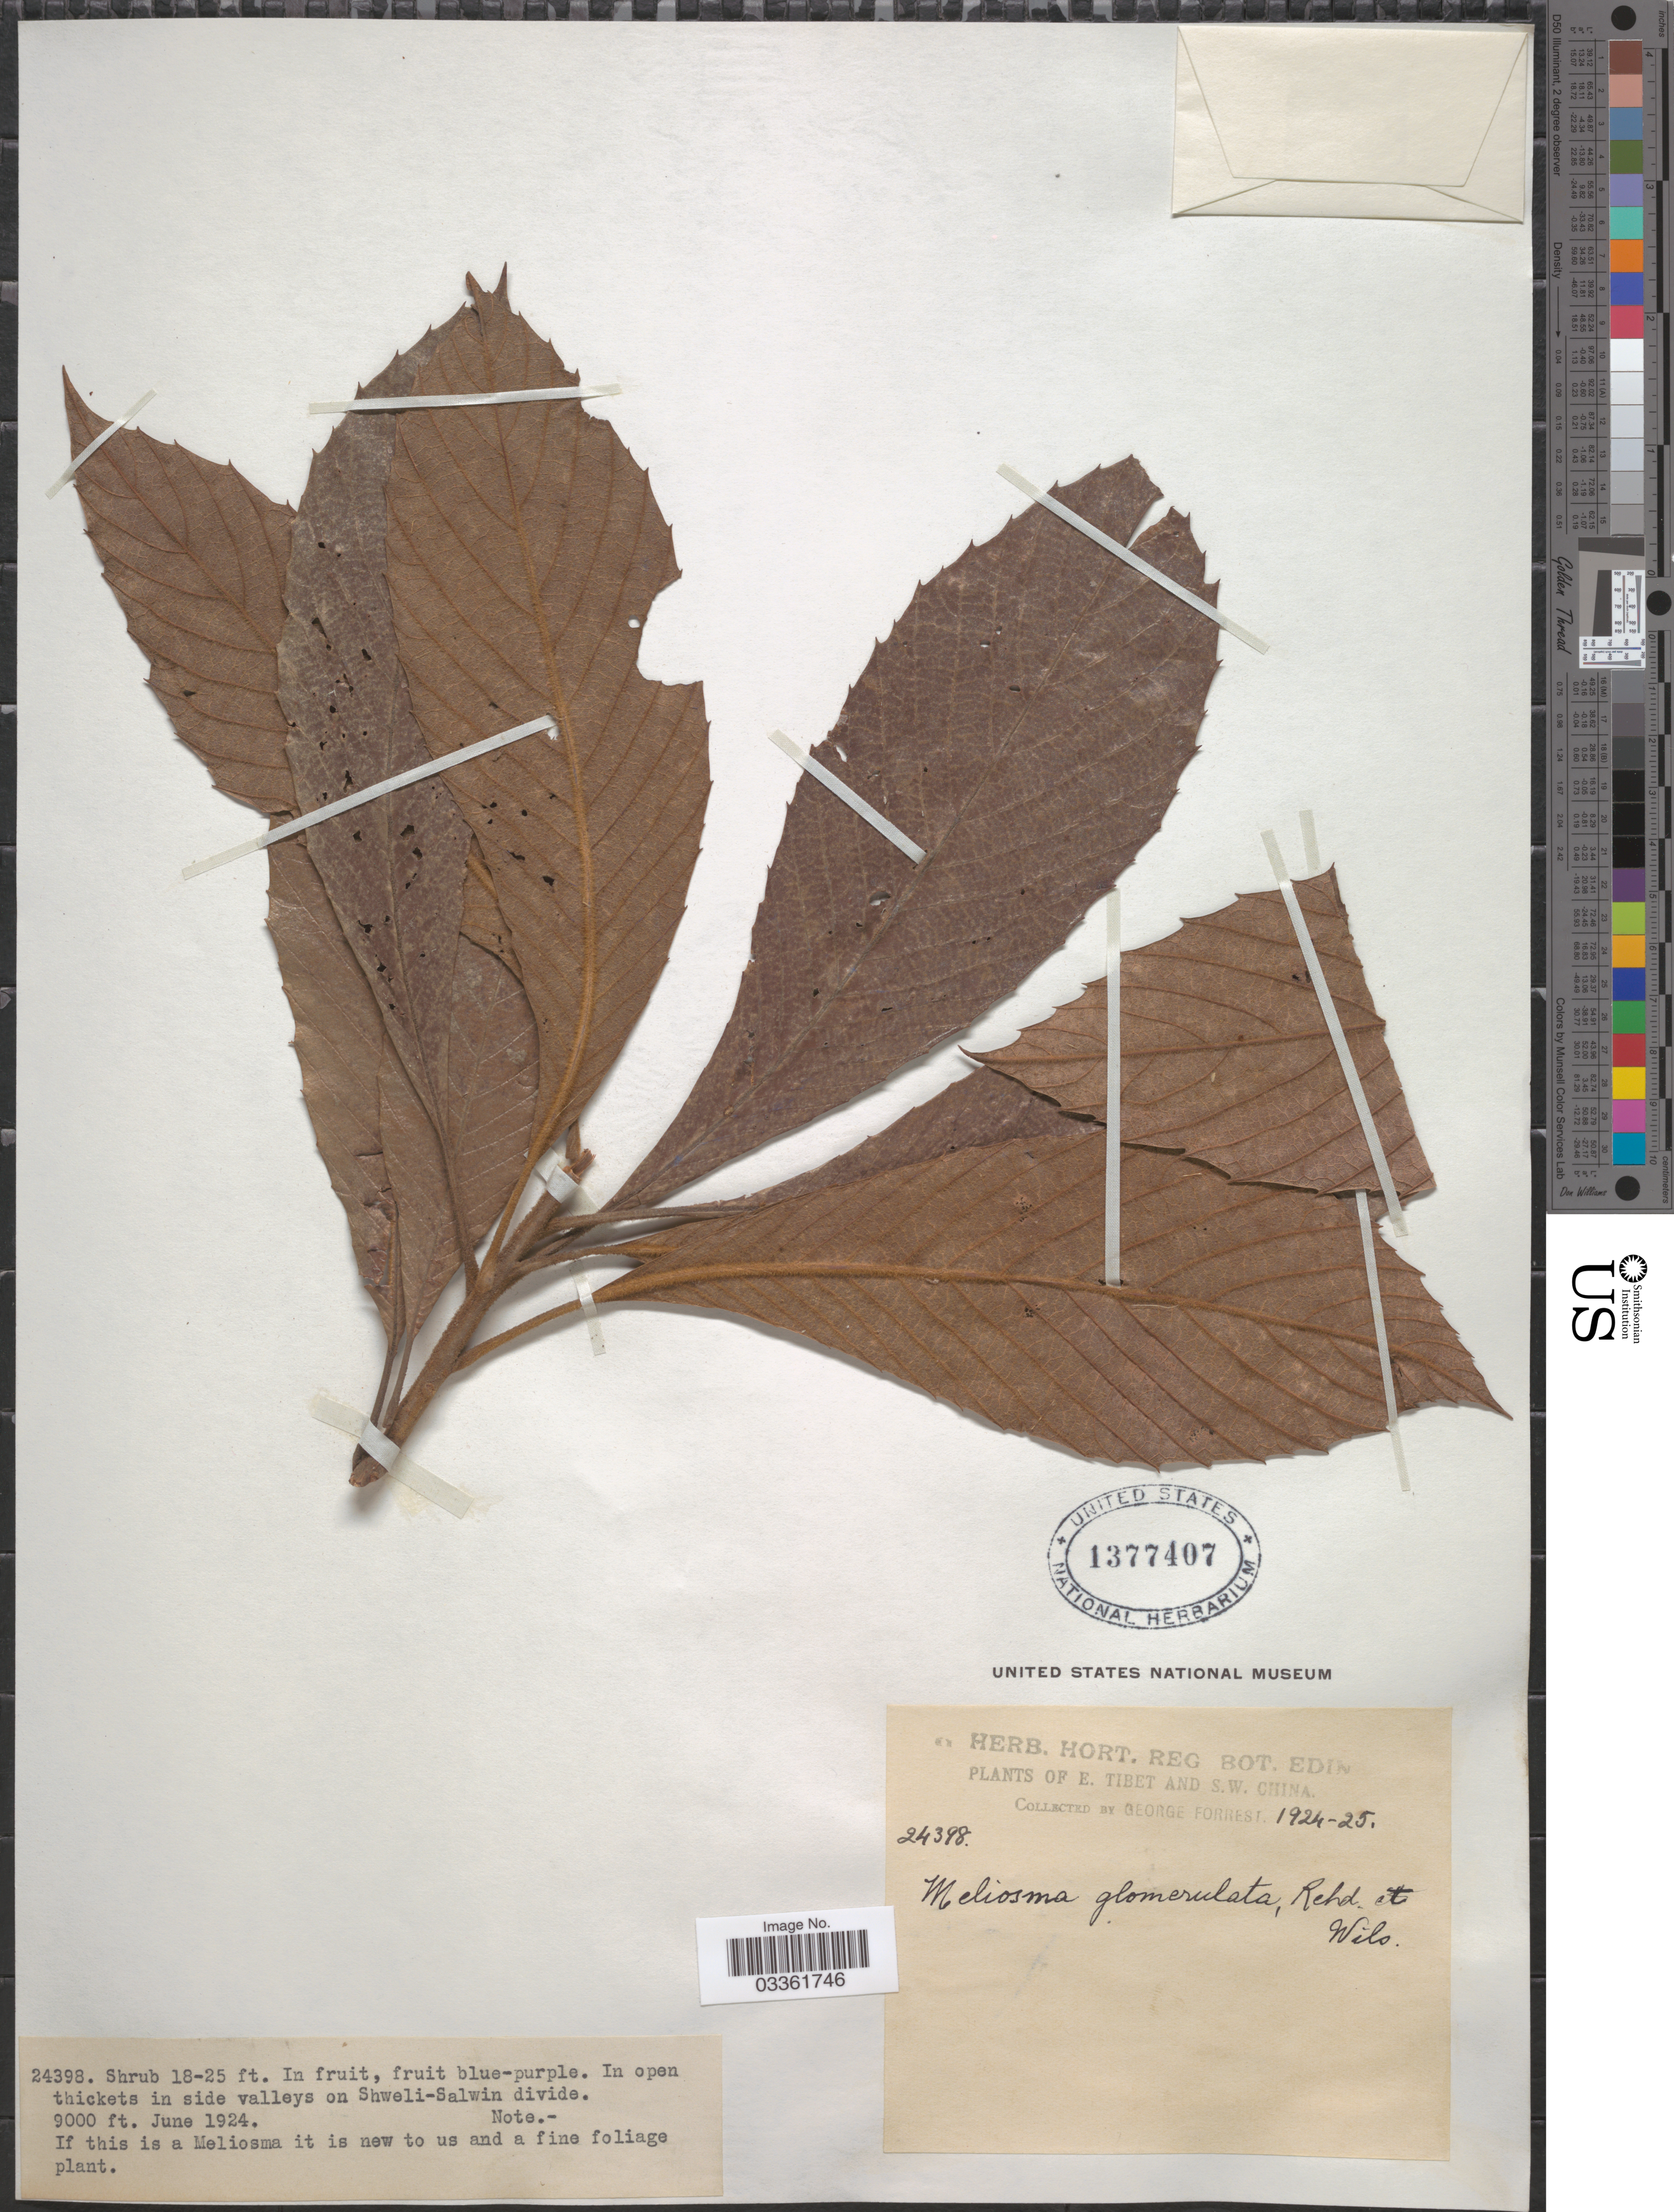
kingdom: Plantae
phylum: Tracheophyta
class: Magnoliopsida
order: Proteales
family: Sabiaceae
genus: Meliosma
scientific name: Meliosma glomerulata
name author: Rehder & E.H. Wilson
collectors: G. Forrest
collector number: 24398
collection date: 1924-06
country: China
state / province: Xizang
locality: E. Tibet and S.W. China. In open thickets in side valleys on Shweli-Salwin divide.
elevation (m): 2743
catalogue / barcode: US 1377407